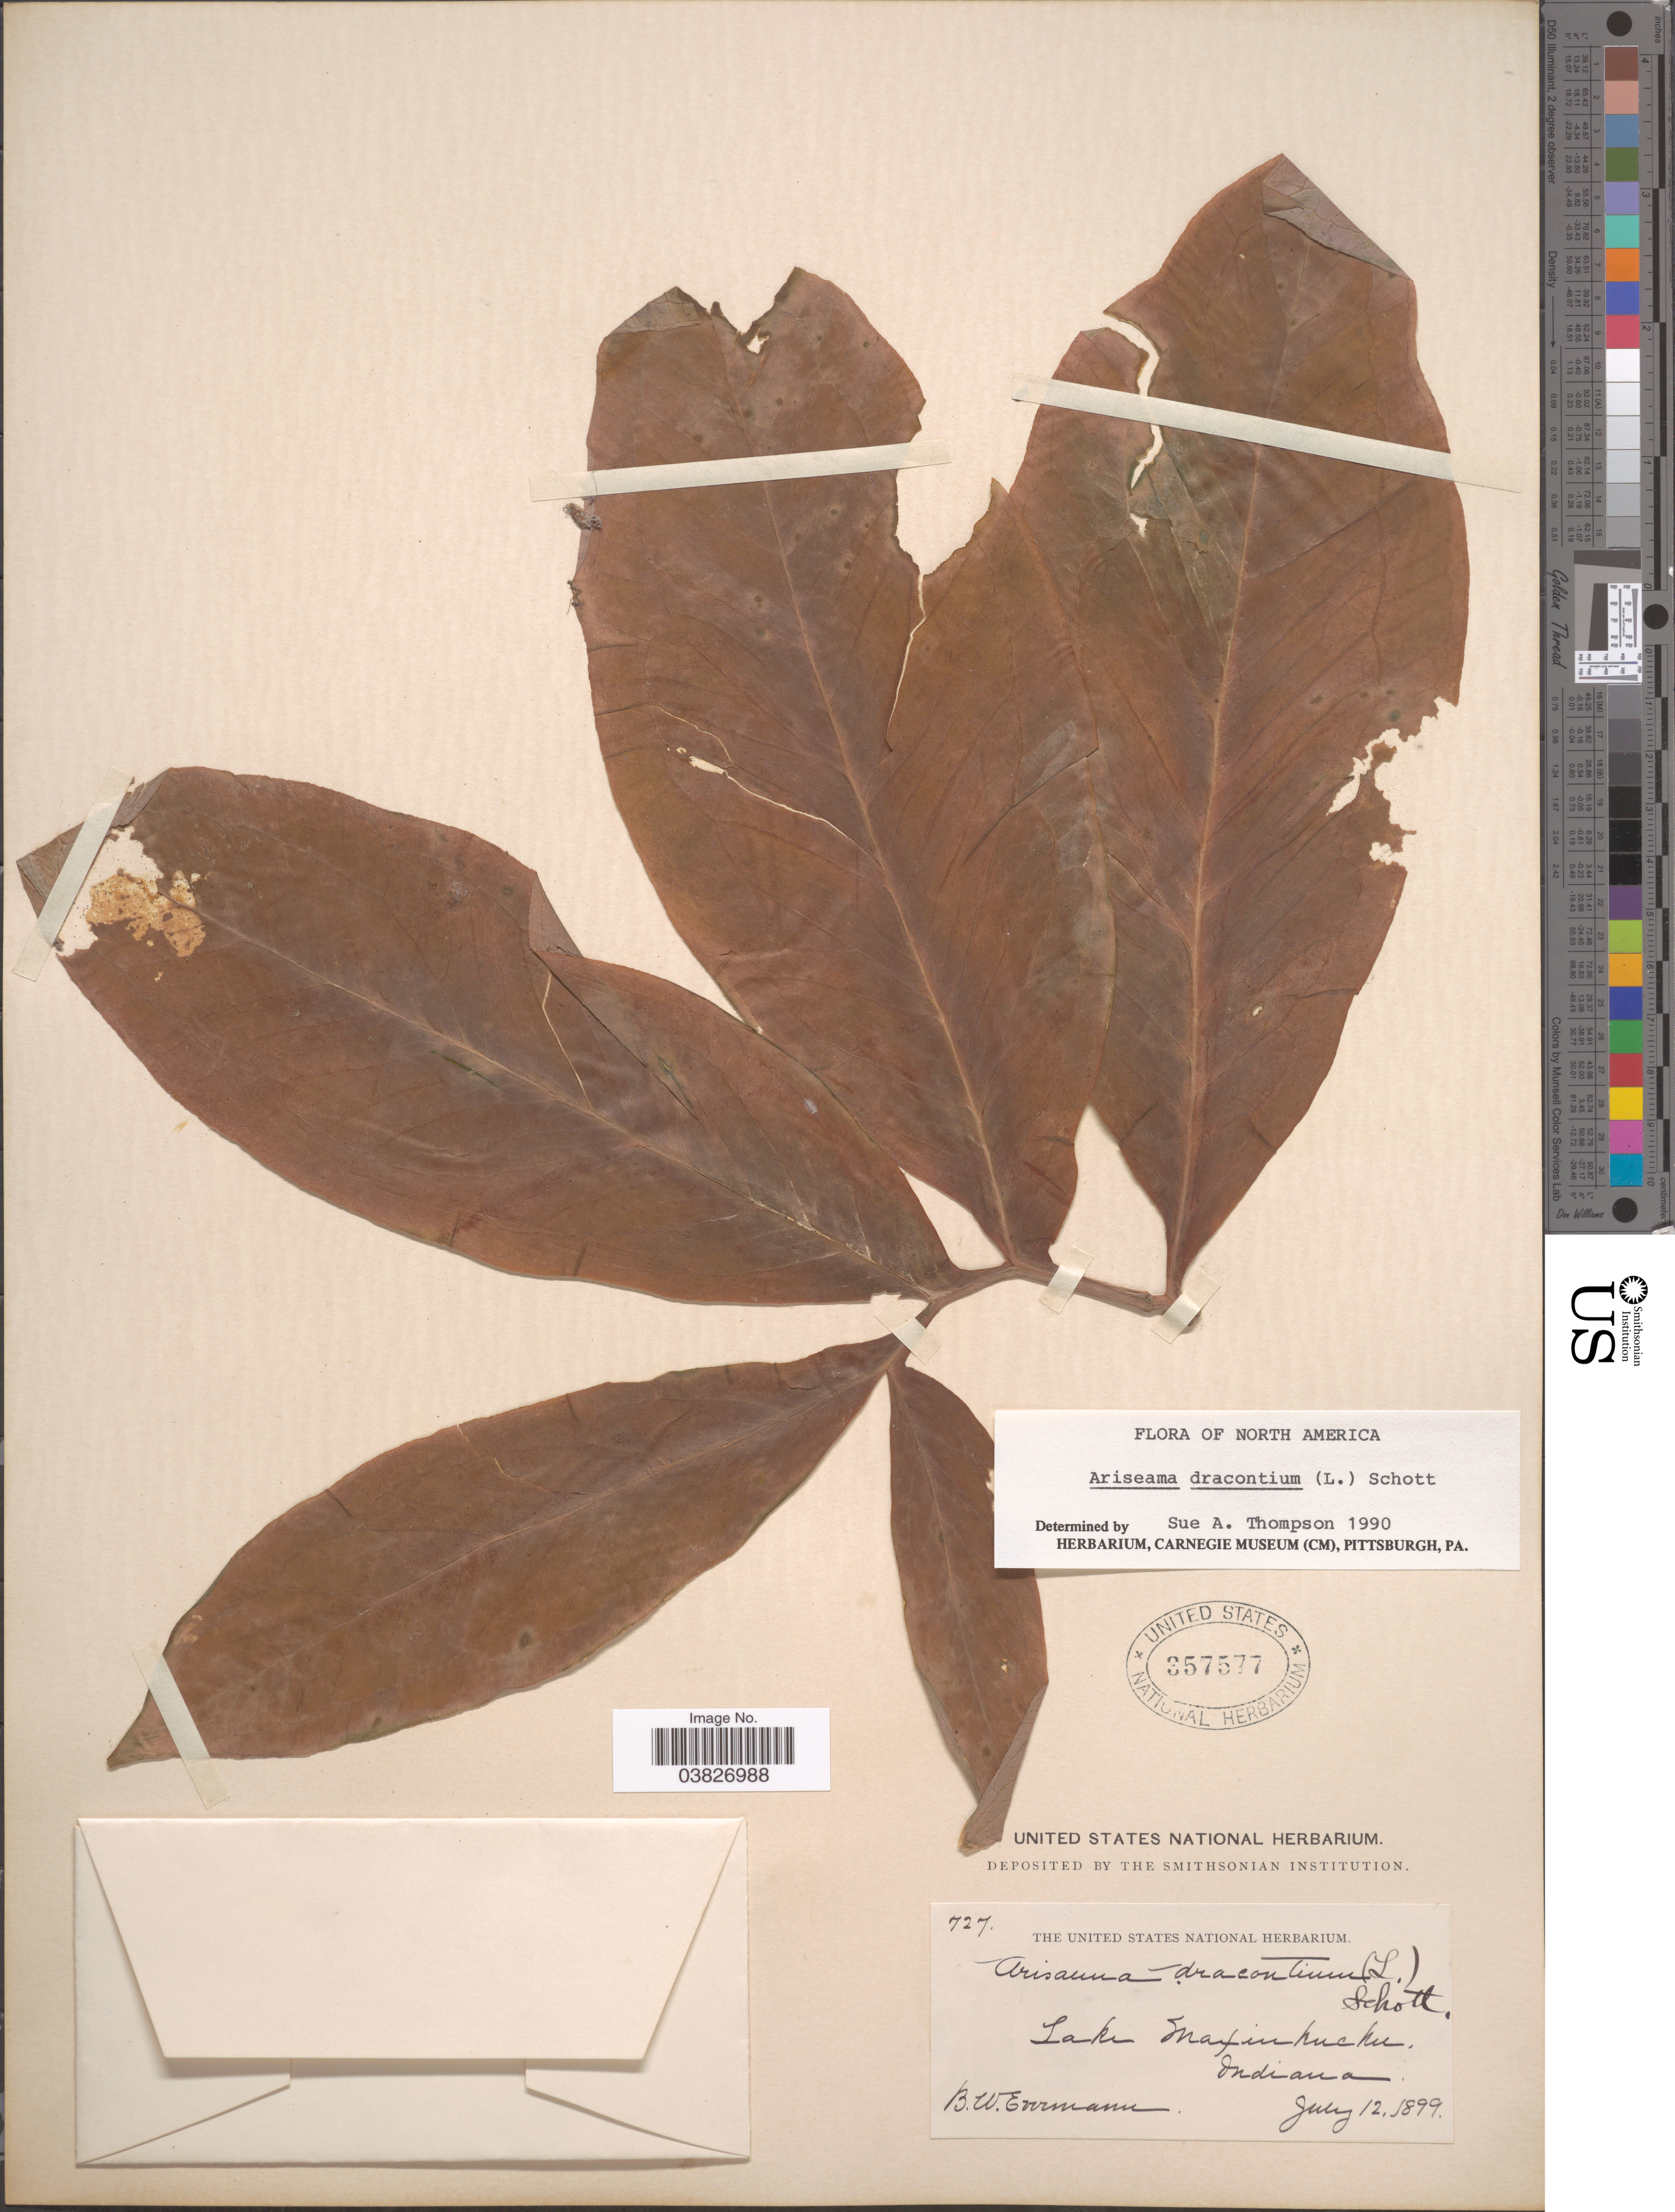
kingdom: Plantae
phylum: Tracheophyta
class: Liliopsida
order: Alismatales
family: Araceae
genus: Arisaema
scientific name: Arisaema dracontium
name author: (L.) Schott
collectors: B. W. Evermann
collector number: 727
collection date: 1899-07-12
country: United States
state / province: Indiana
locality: Lake Maxinkuckee.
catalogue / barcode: US 357577